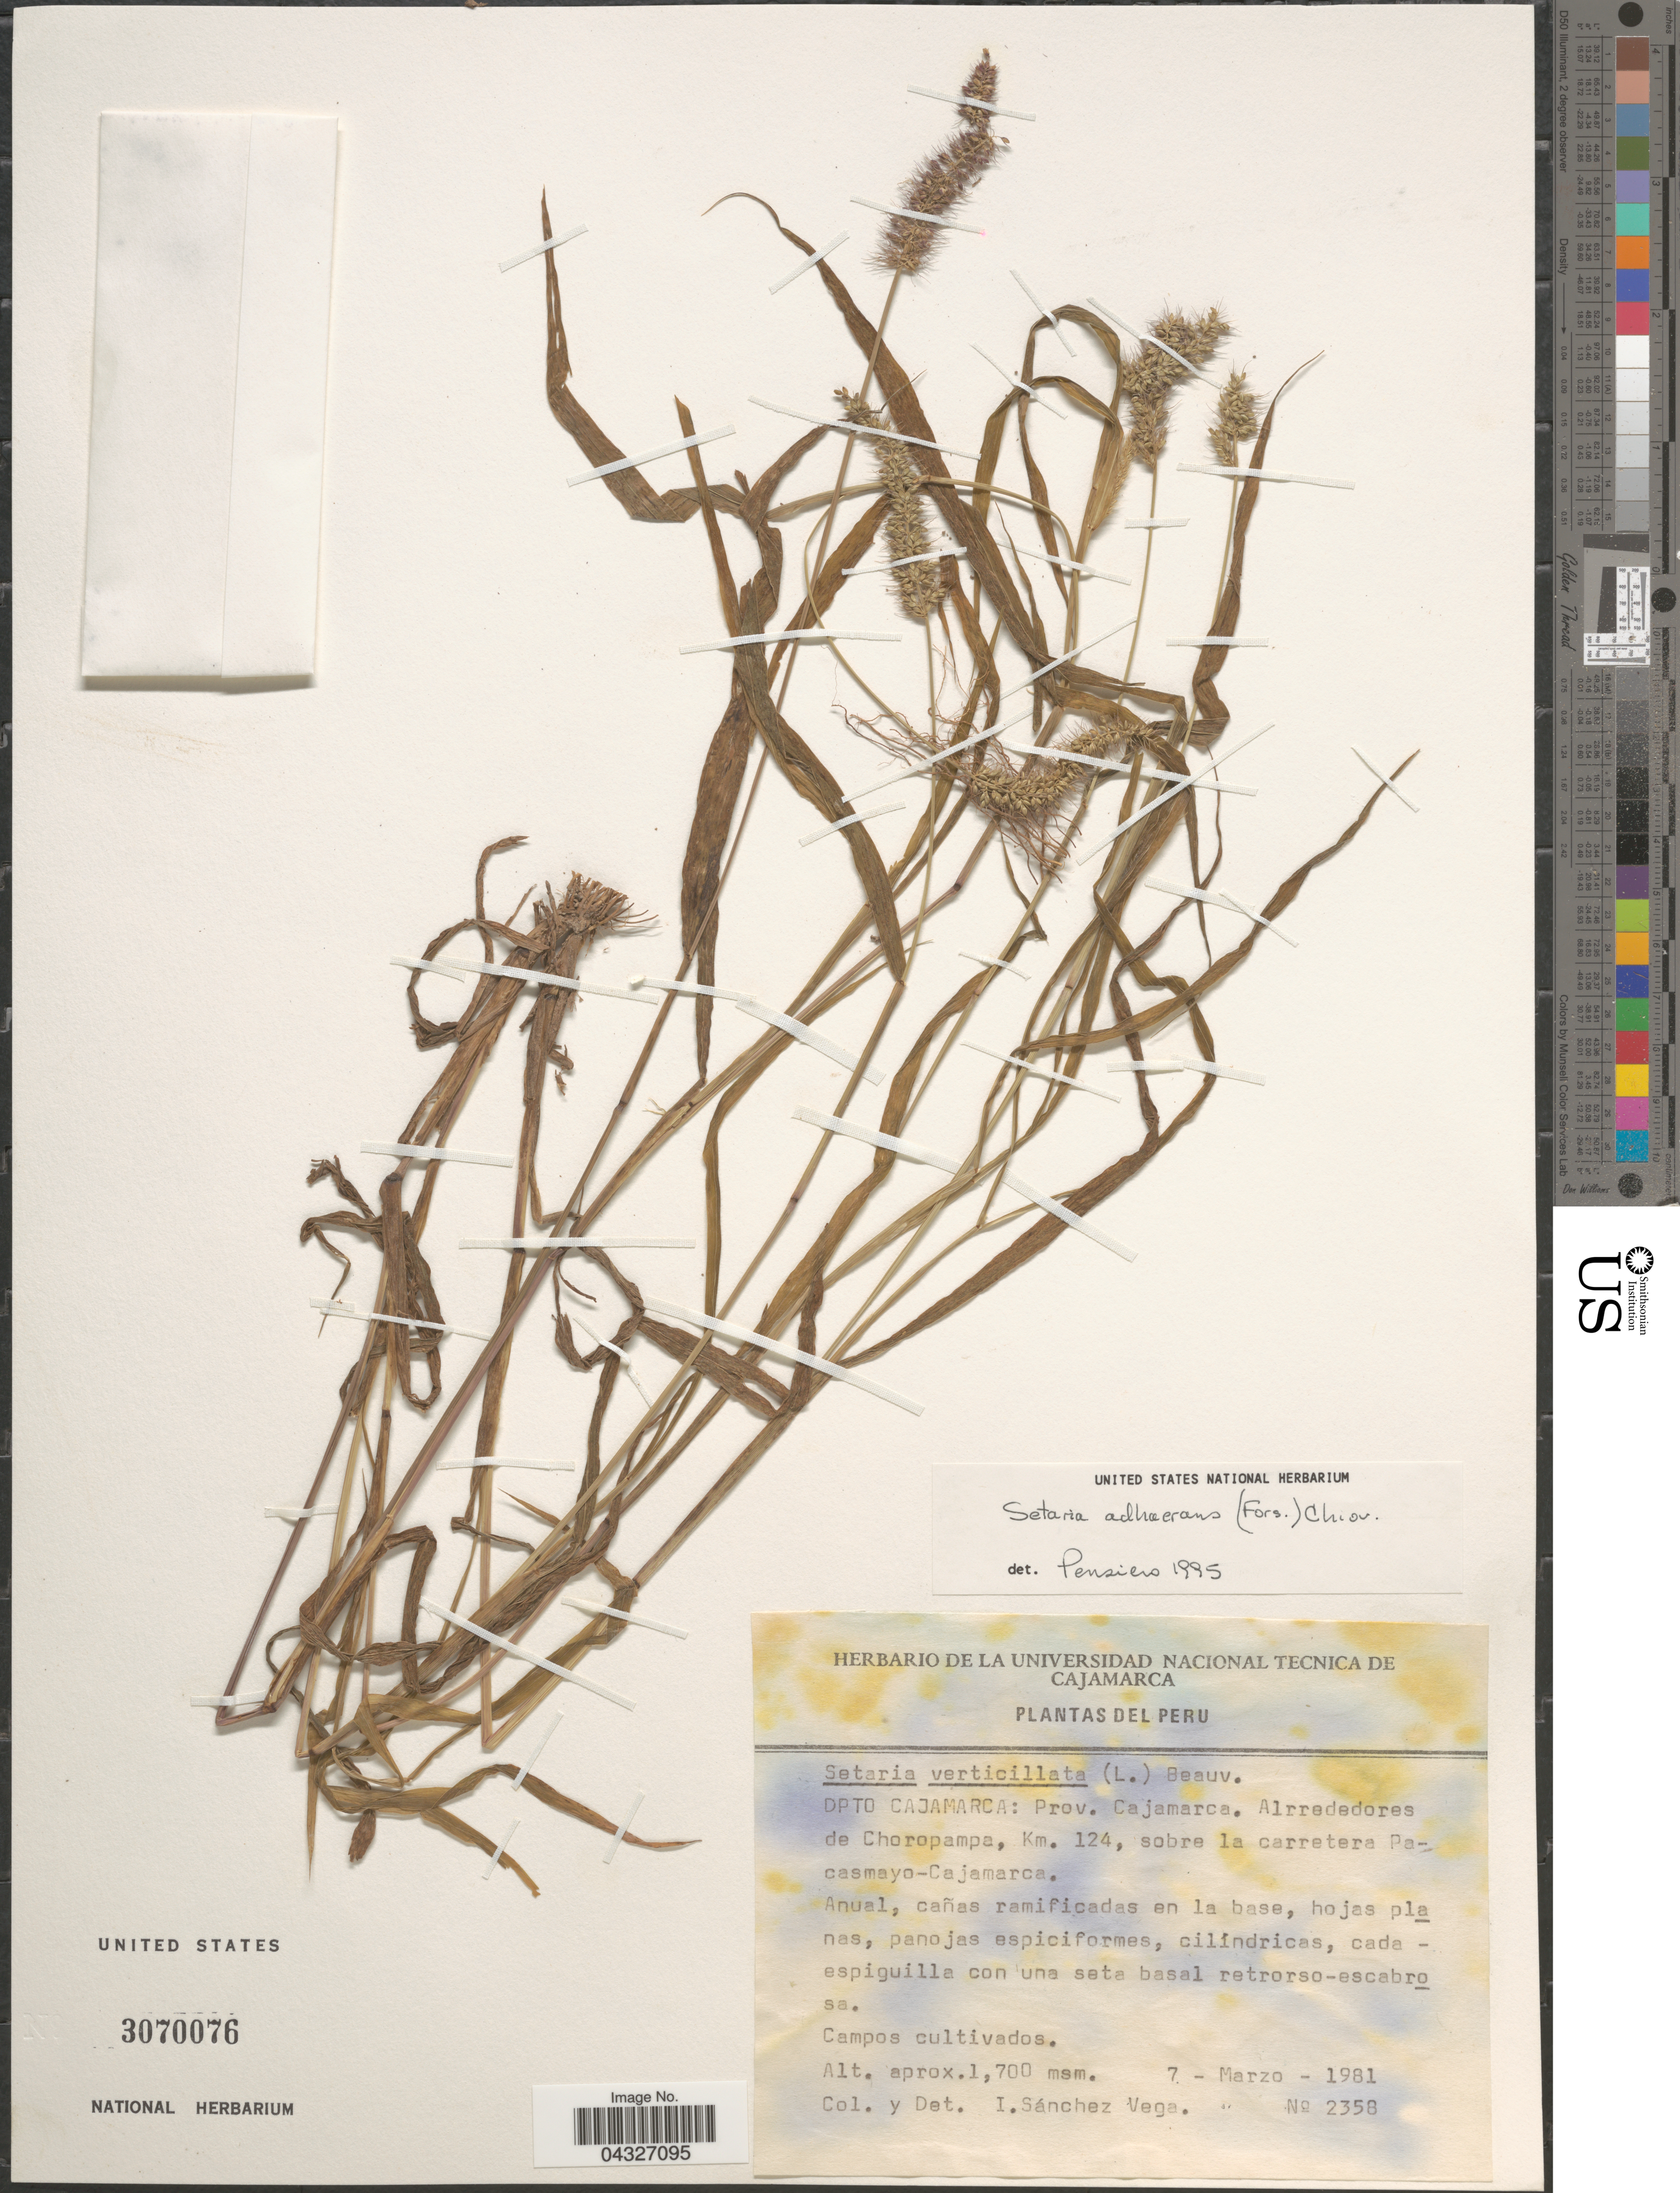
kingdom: Plantae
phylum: Tracheophyta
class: Liliopsida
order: Poales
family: Poaceae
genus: Setaria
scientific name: Setaria adhaerens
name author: (Forssk.) Chiov.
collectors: I. Sánchez Vega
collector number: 2358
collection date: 1981-03-07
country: Peru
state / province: Cajamarca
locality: Dpto Cajamarca: Prov. Cajamarca. Alrededores de Choropampa, Km. 124, sobre la carretera Pacasmayo-Cajamarca.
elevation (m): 1700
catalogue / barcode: US 3070076